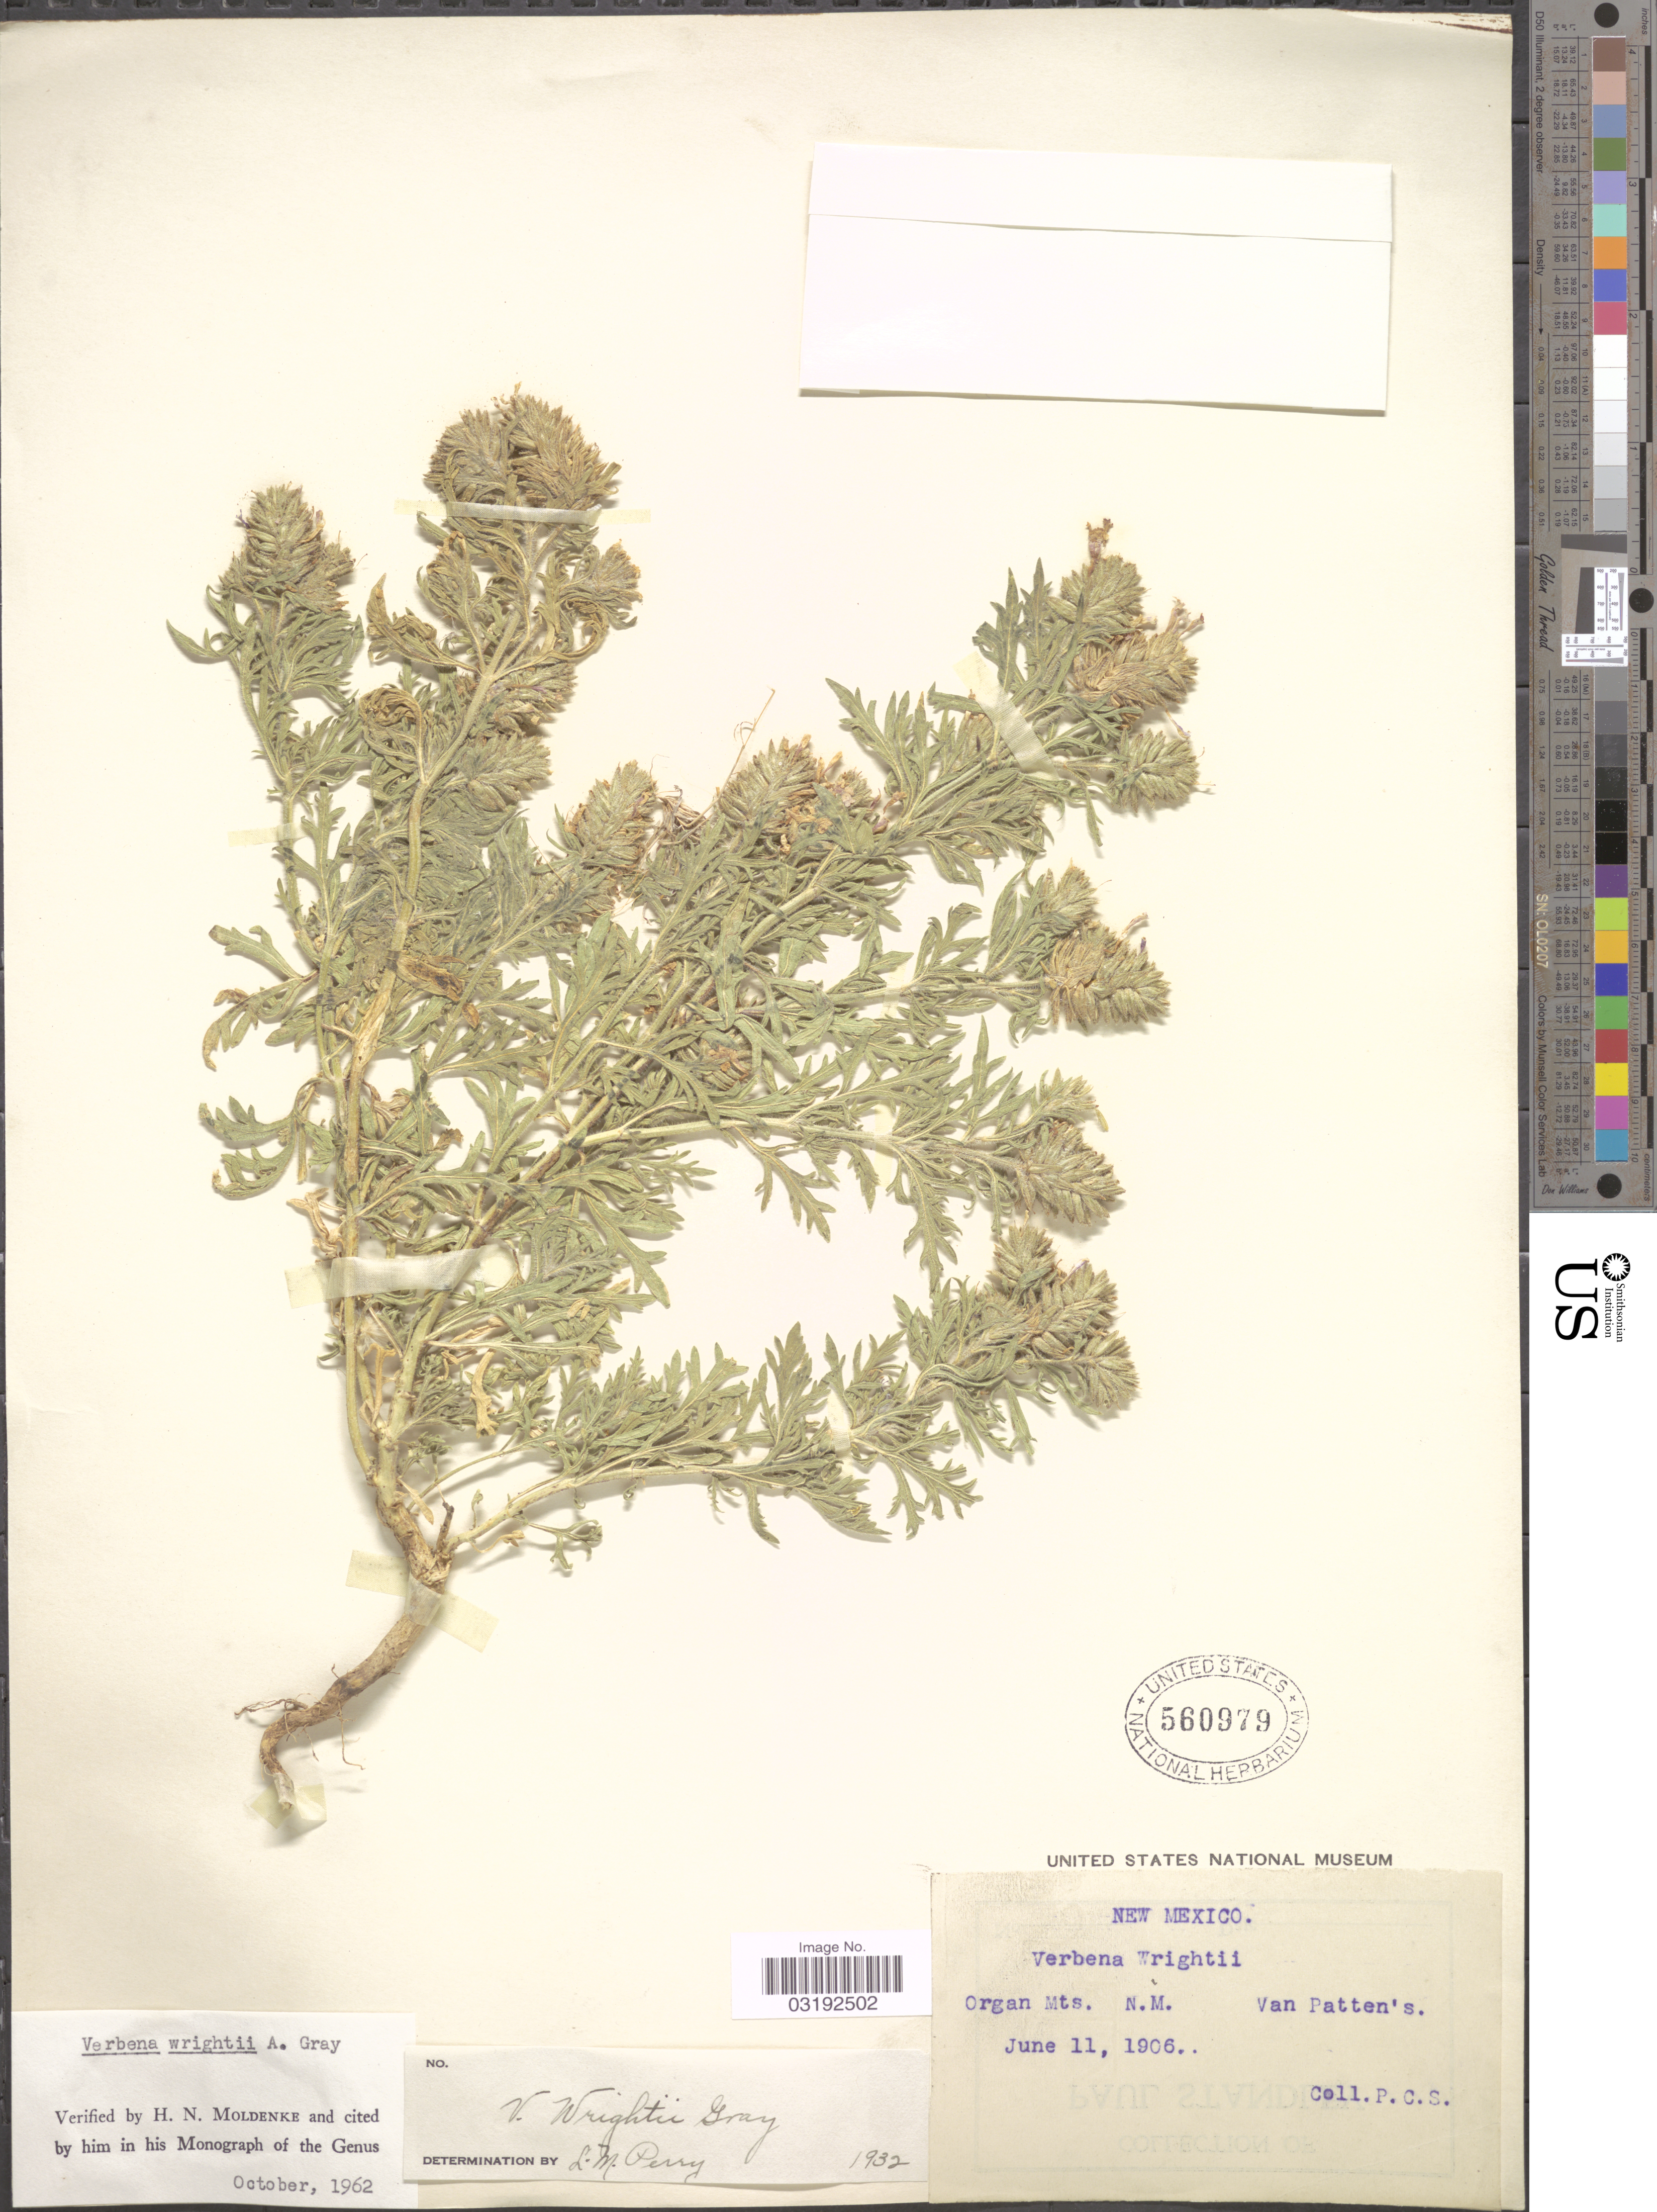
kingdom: Plantae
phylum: Tracheophyta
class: Magnoliopsida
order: Lamiales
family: Verbenaceae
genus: Verbena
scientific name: Verbena wrightii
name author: A. Gray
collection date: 1906-06-11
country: United States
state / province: New Mexico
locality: Organ Mts. Van Patten's.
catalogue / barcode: US 560976